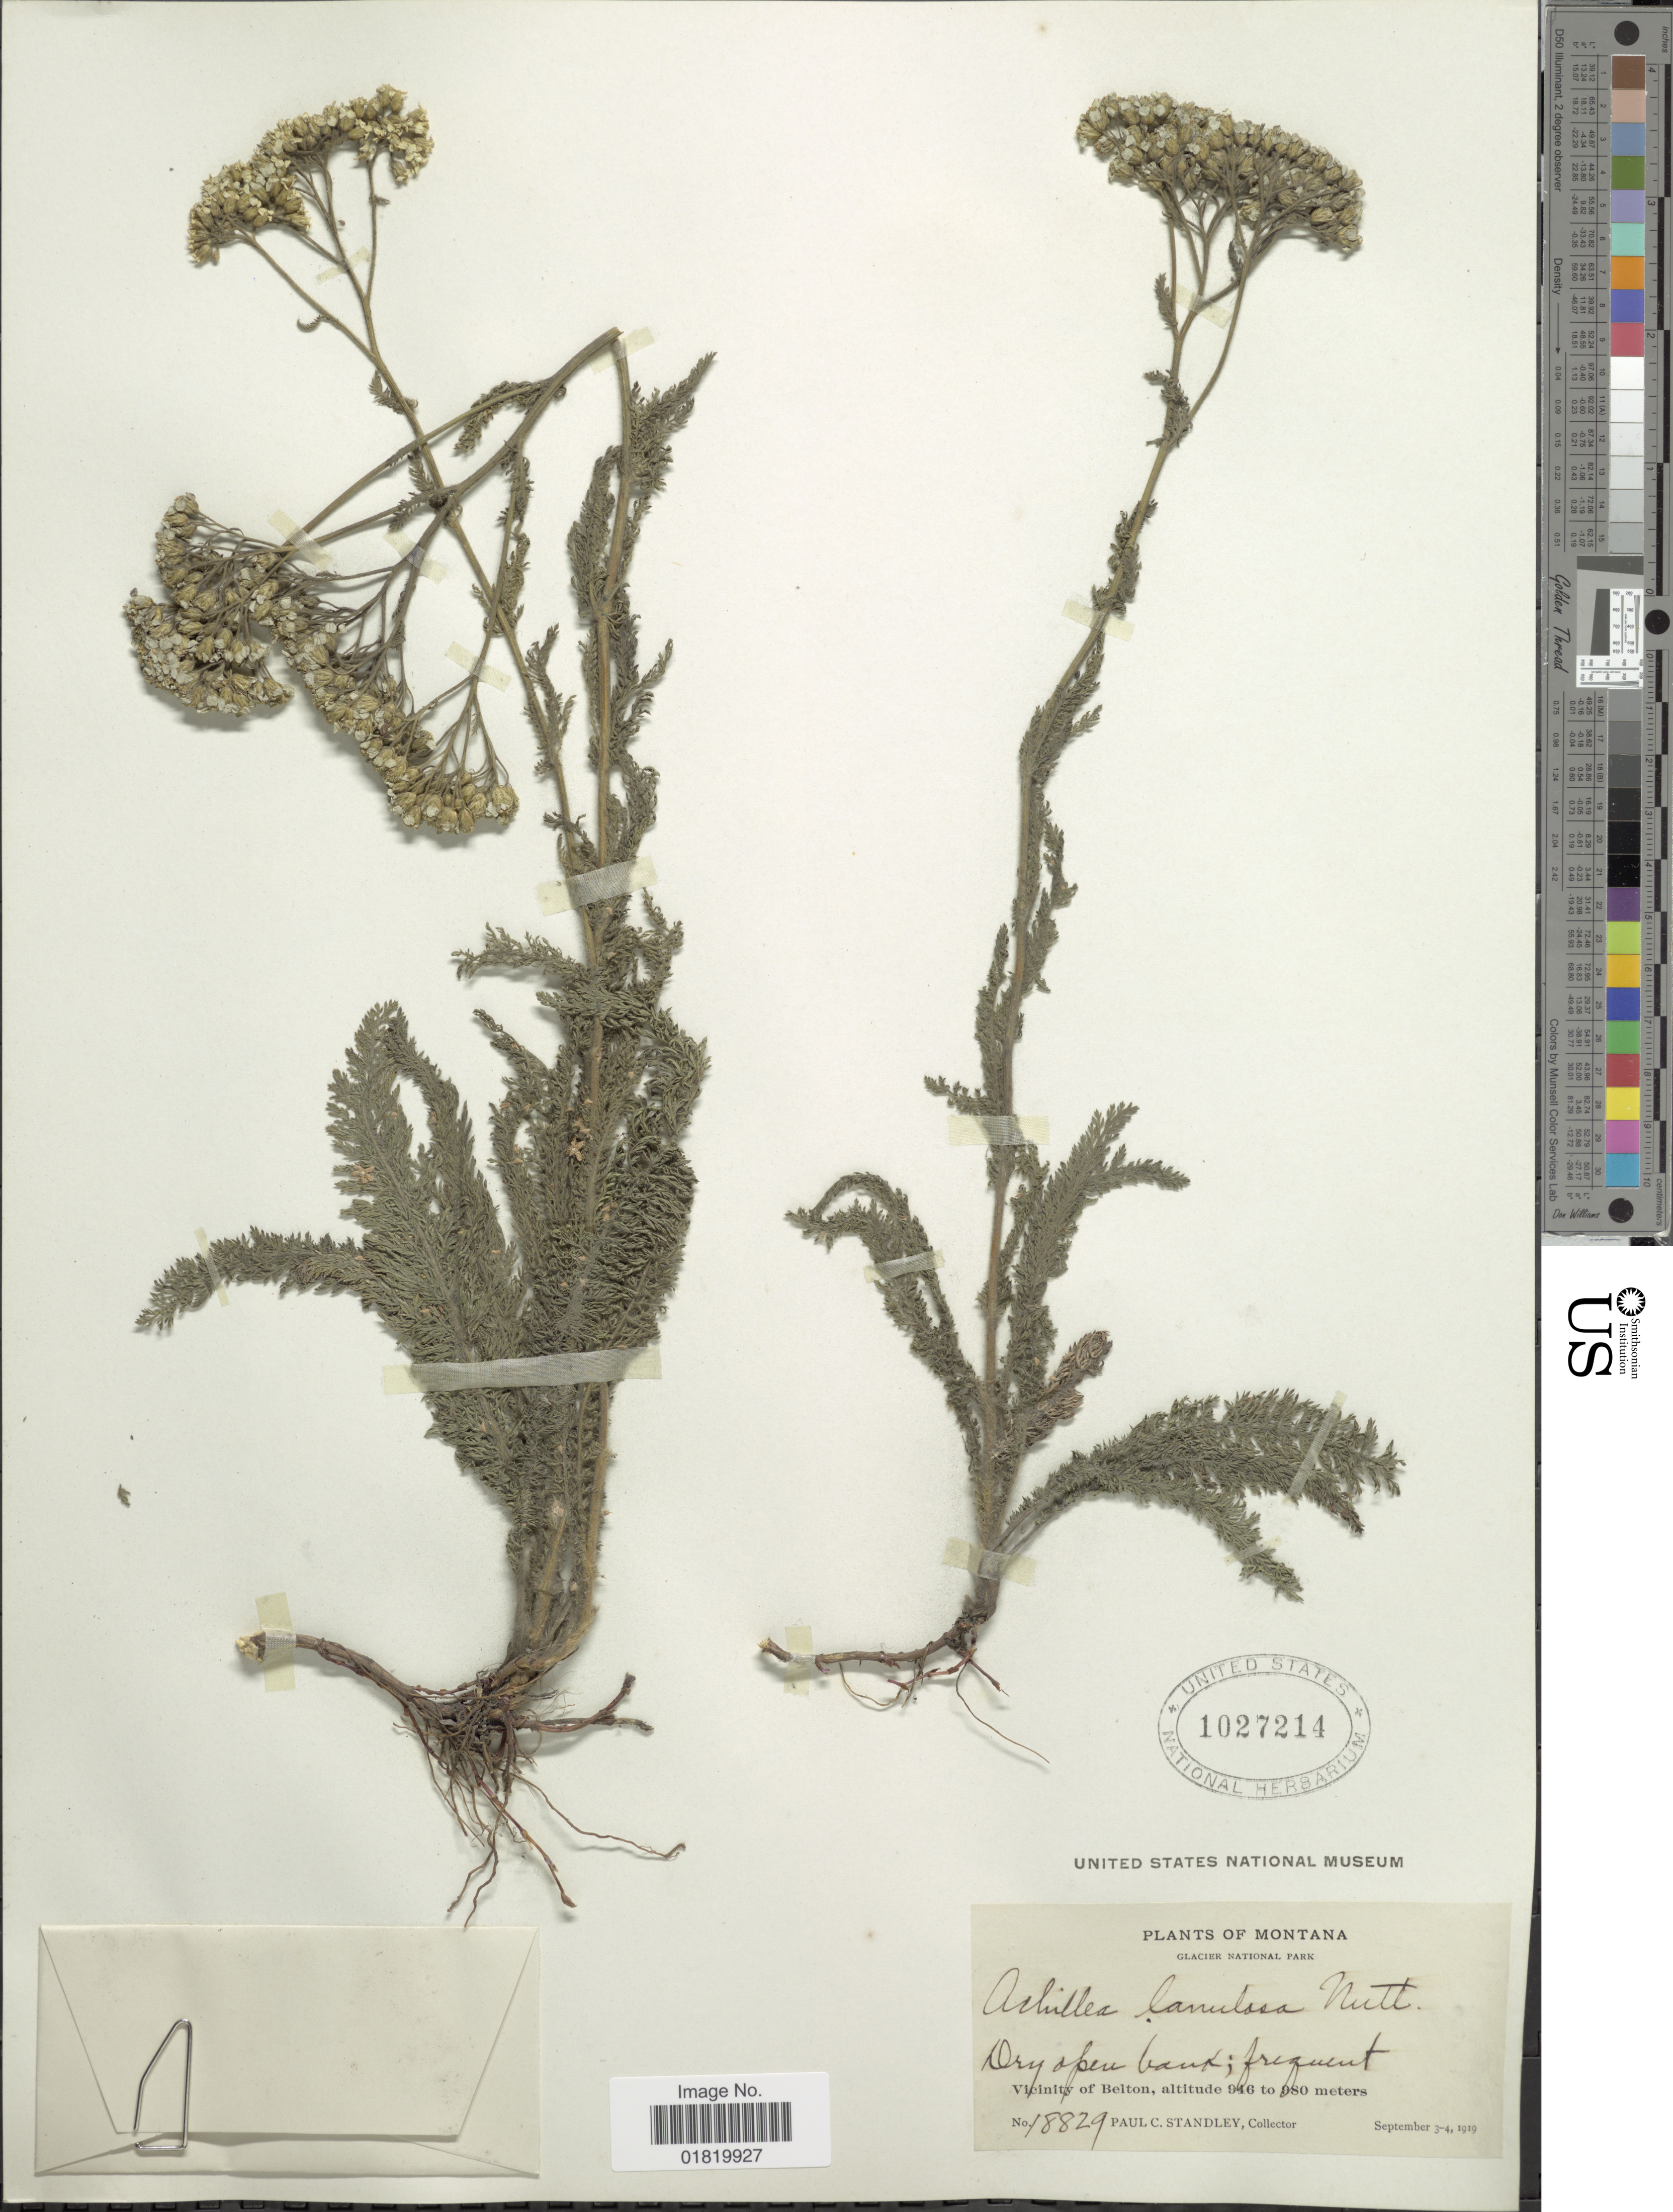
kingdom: Plantae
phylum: Tracheophyta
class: Magnoliopsida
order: Asterales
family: Asteraceae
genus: Achillea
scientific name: Achillea lanulosa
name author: Nutt.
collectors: P. C. Standley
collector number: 18829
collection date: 1919-09-03/1919-09-04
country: United States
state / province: Montana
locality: Glacier National Park. Vicinity of Belton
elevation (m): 946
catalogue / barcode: US 1027214